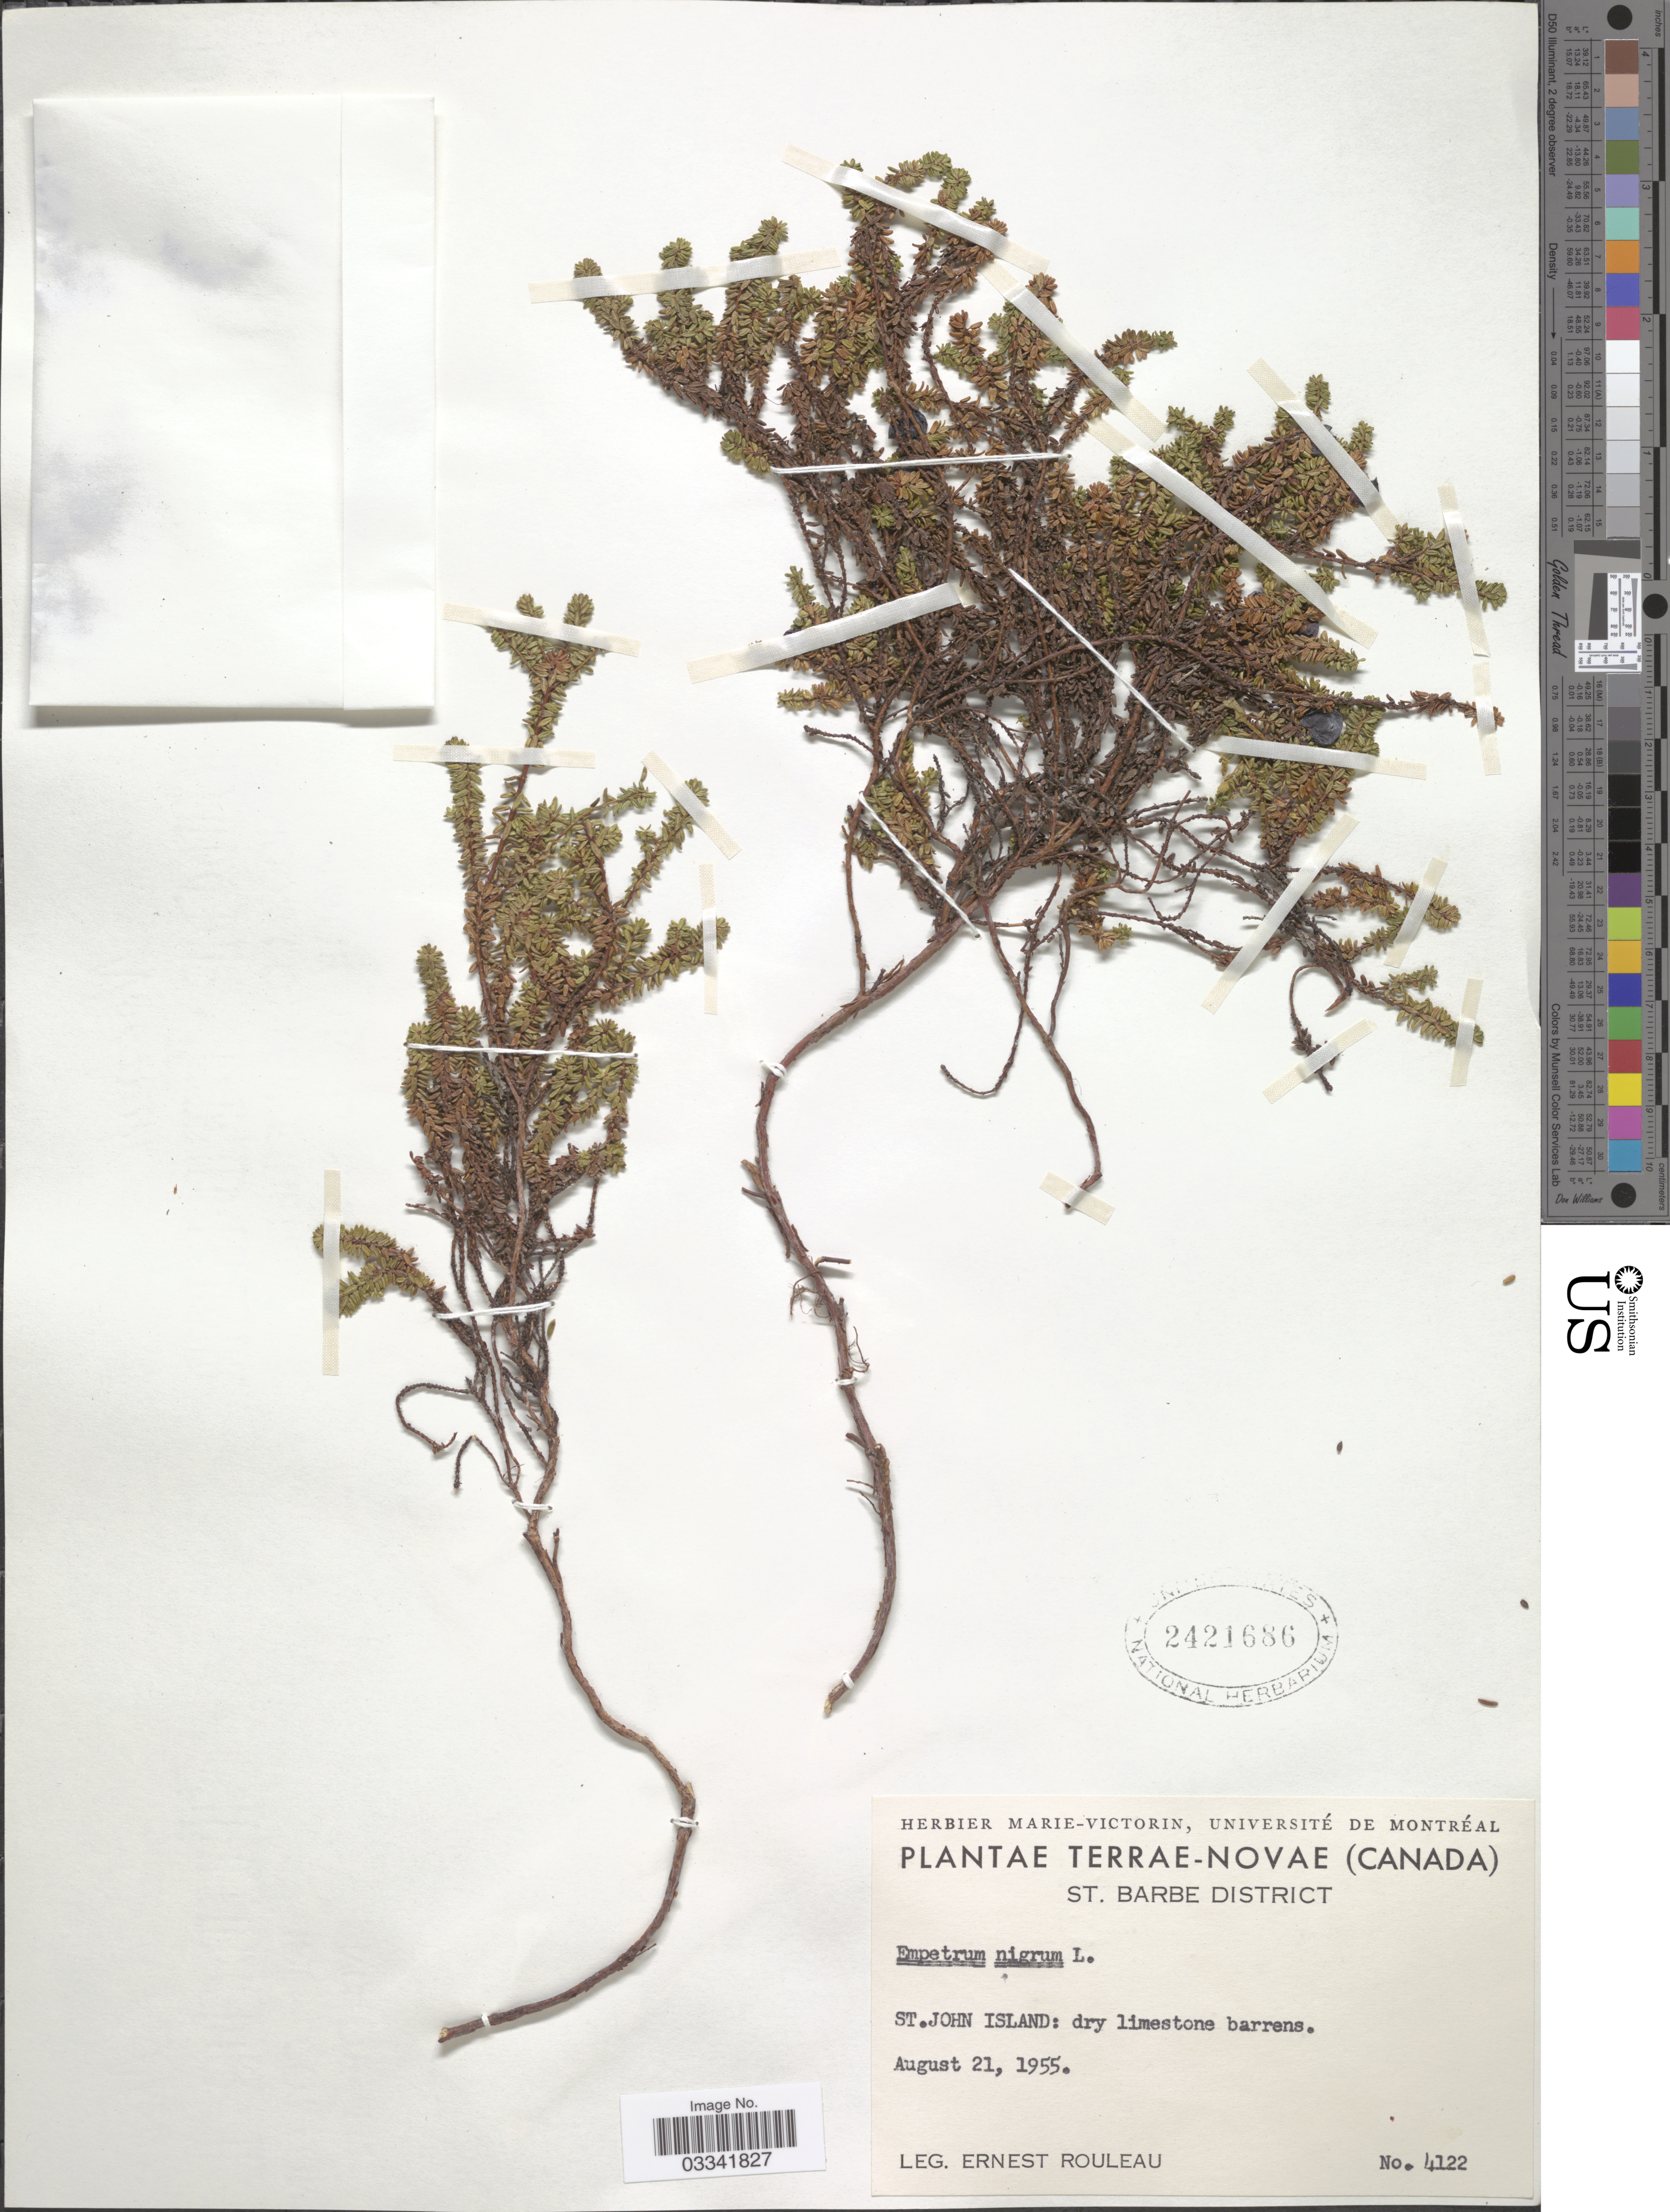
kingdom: Plantae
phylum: Tracheophyta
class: Magnoliopsida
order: Ericales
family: Ericaceae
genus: Empetrum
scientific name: Empetrum nigrum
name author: L.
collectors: E. Rouleau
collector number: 4122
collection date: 1955-08-21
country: Canada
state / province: Newfoundland and Labrador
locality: Terrae-Novae. St. Barbe District. St. John Island.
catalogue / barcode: US 2421686